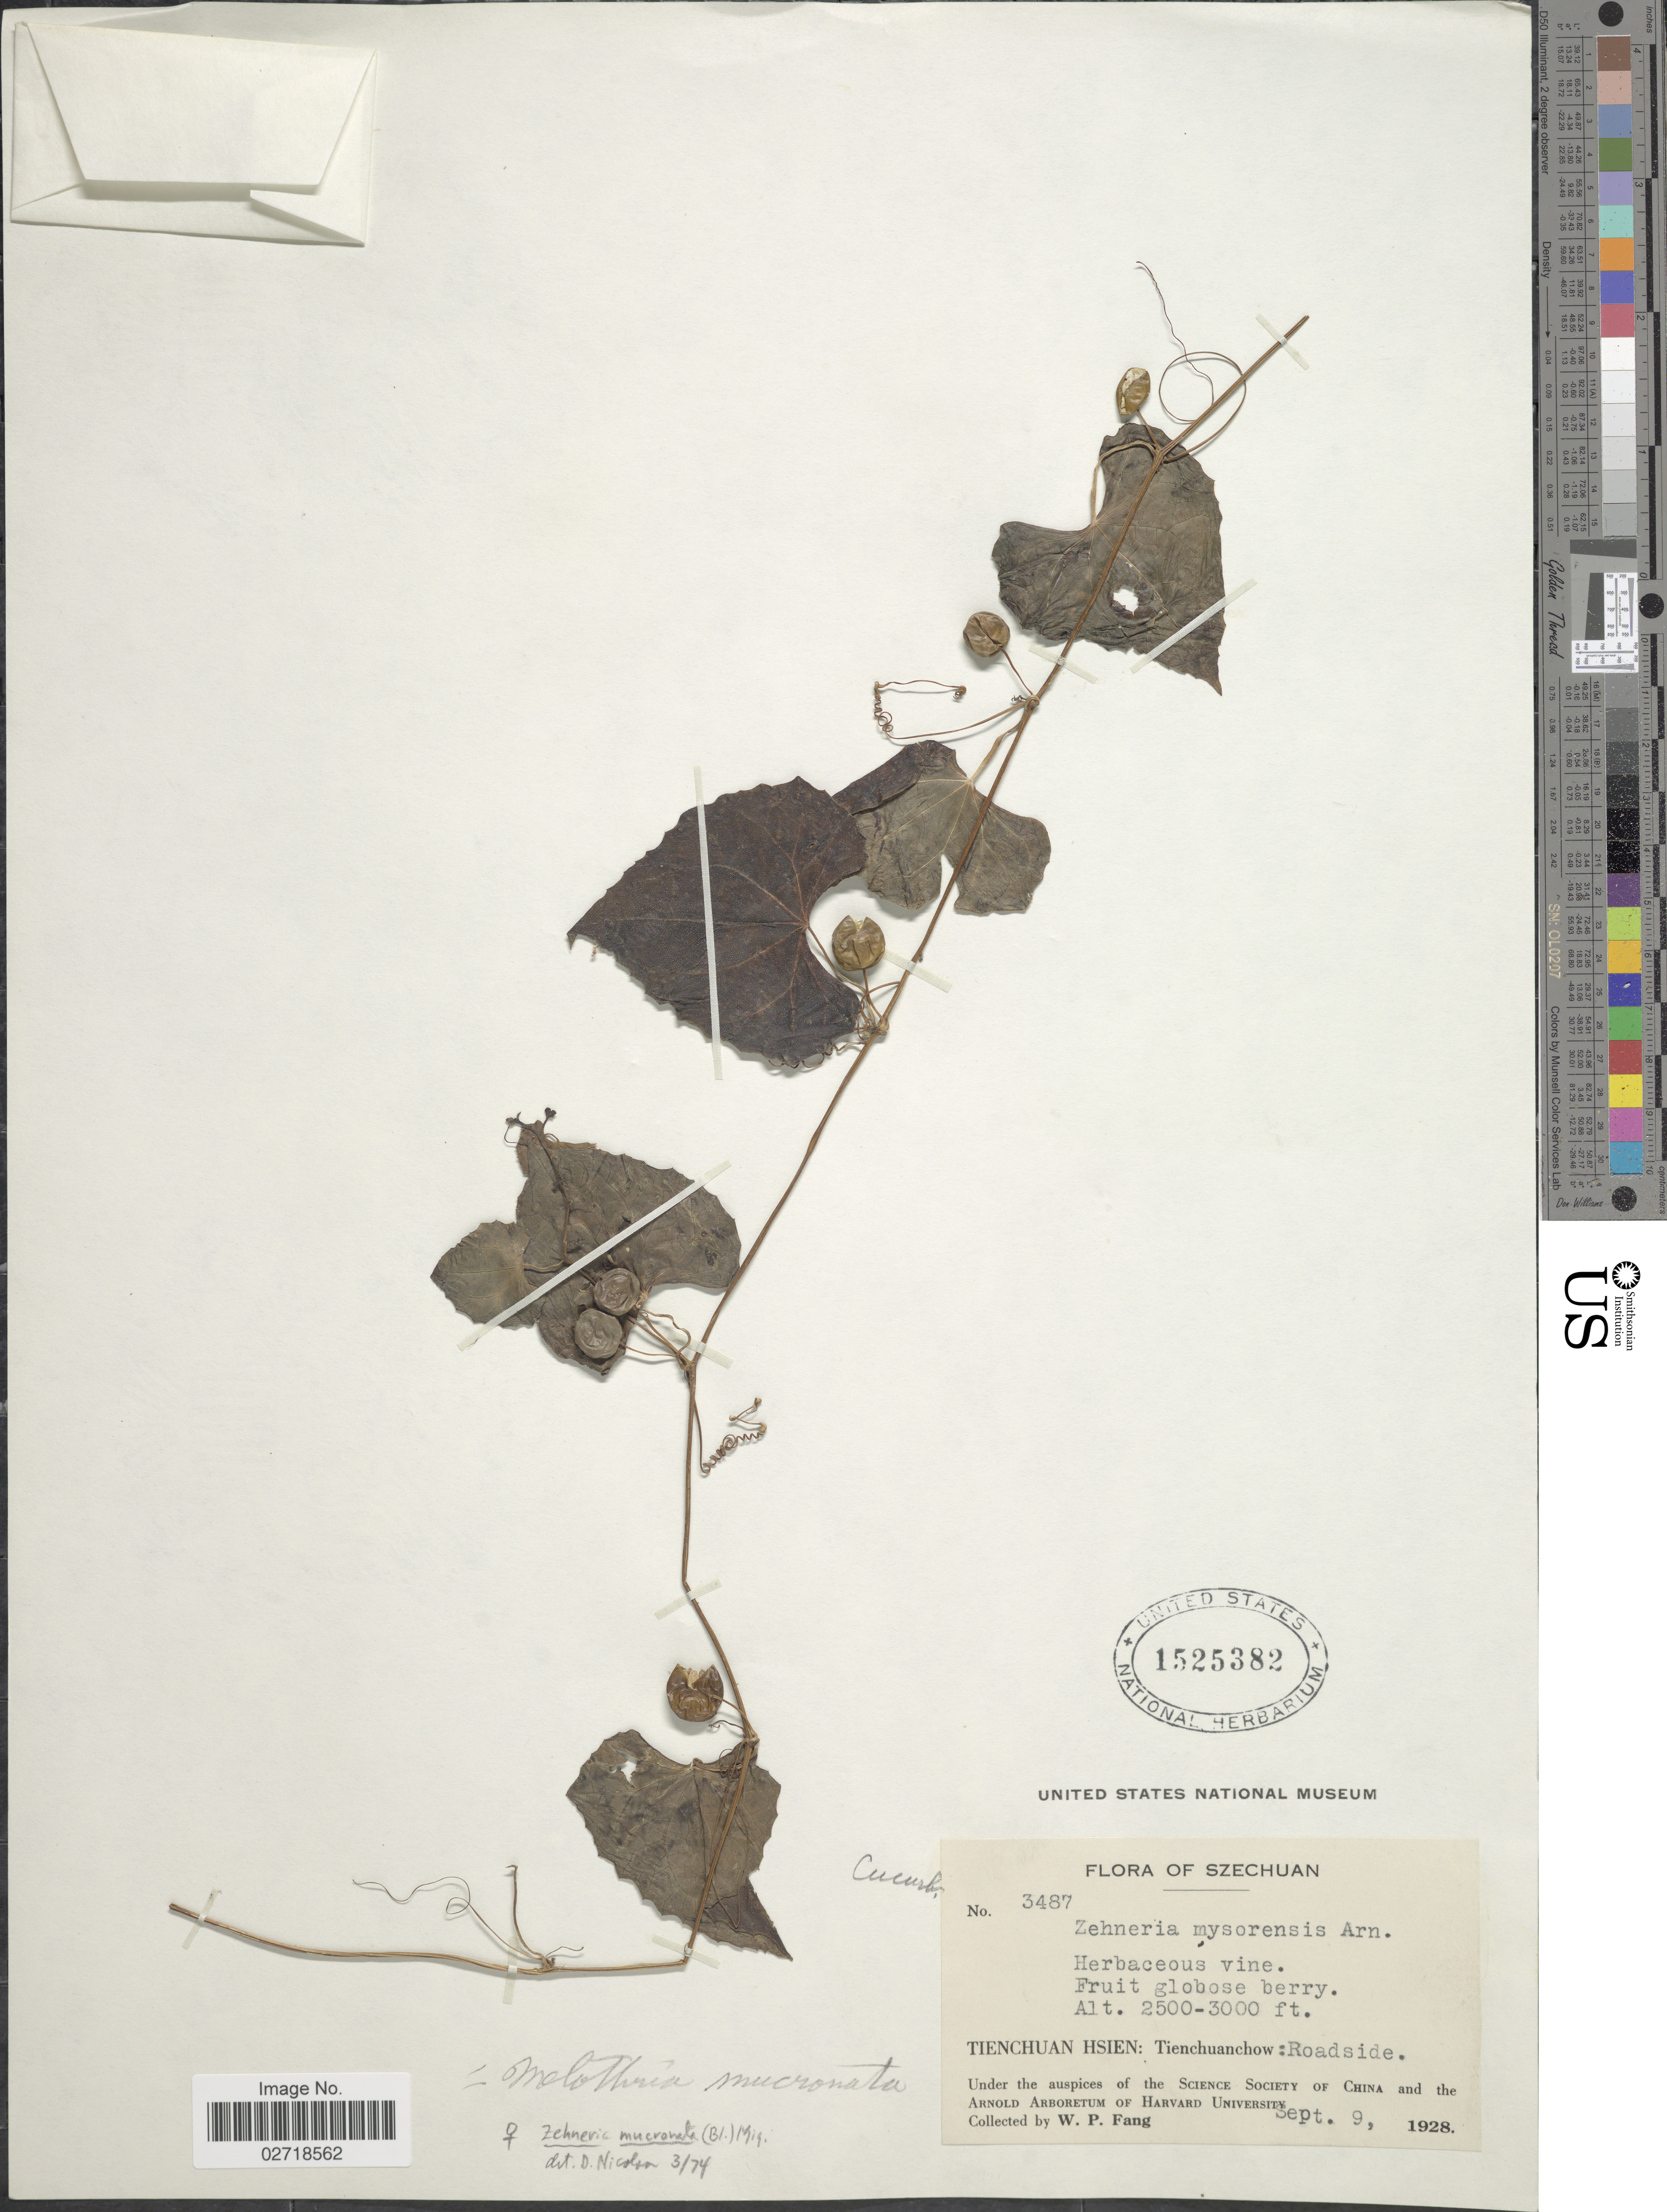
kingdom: Plantae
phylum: Tracheophyta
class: Magnoliopsida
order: Cucurbitales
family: Cucurbitaceae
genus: Zehneria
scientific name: Zehneria maysorensis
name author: (Wight & Arn.) Arn.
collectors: W. P. Fang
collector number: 3487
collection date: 1928-09-09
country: China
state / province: Sichuan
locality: Szechuan, Tienchuan Hsien: Tienchuanchow: Roadside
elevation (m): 762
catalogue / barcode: US 1525382